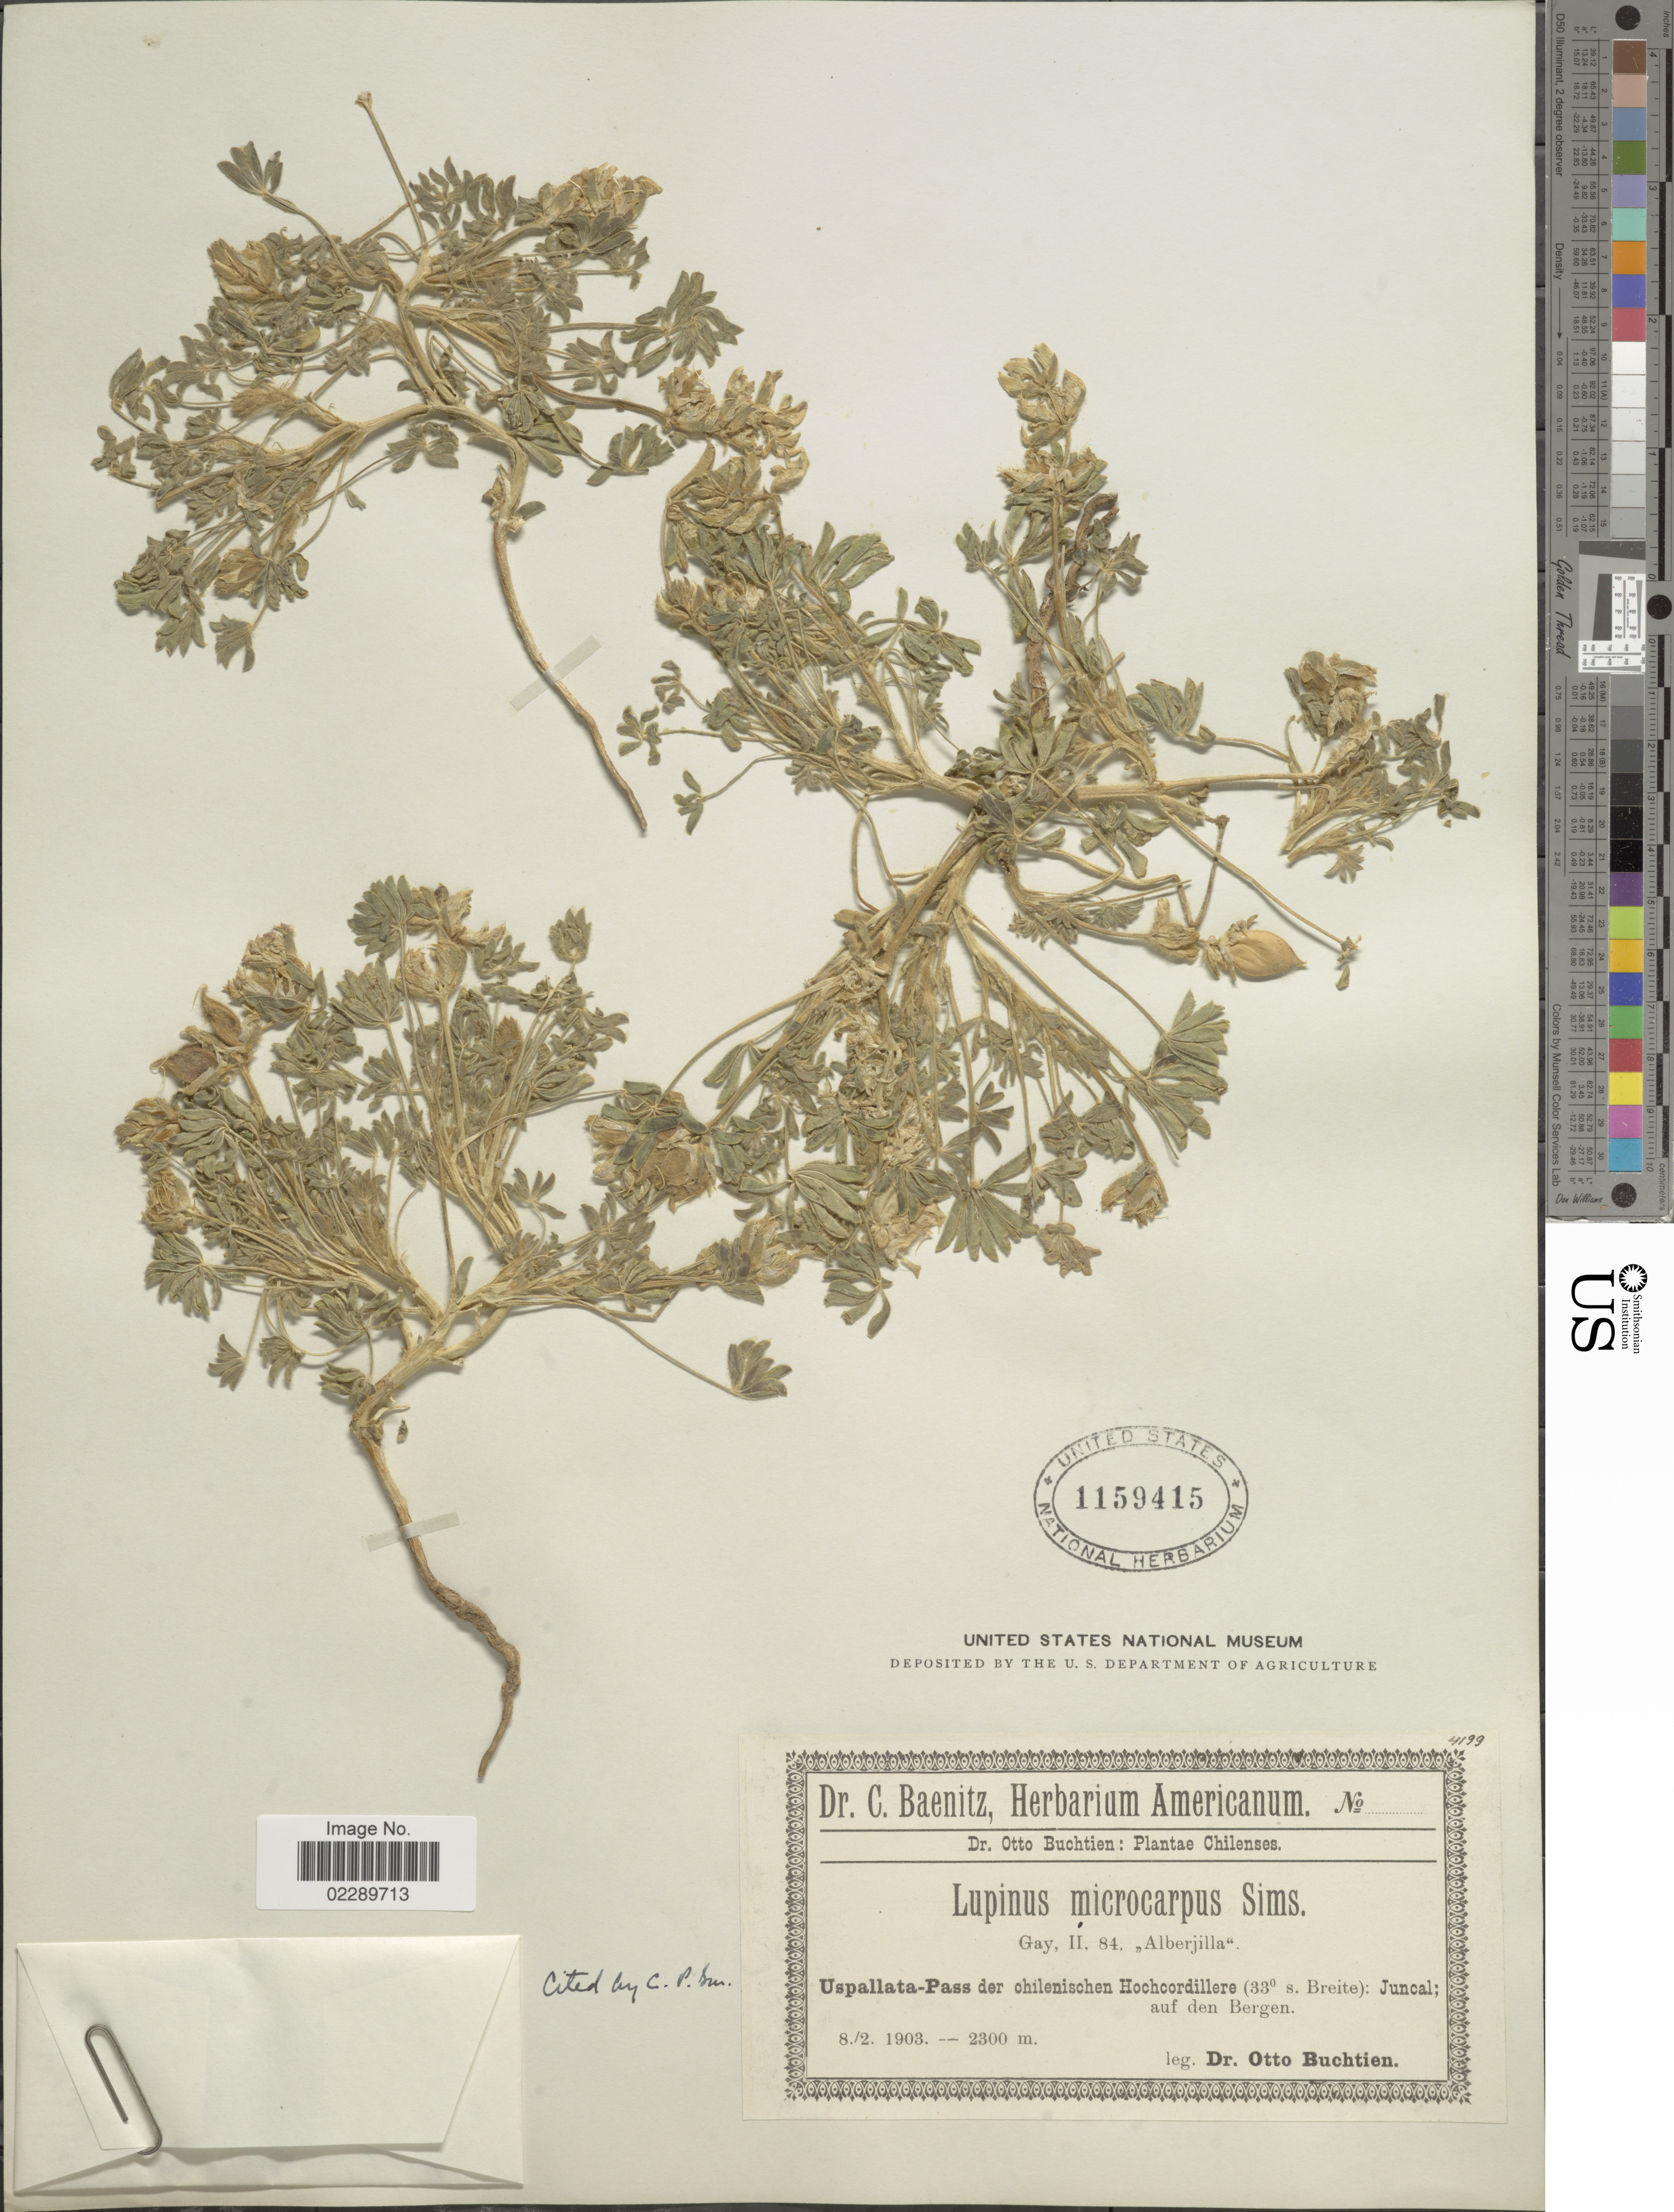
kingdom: Plantae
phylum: Tracheophyta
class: Magnoliopsida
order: Fabales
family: Fabaceae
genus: Lupinus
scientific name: Lupinus microcarpus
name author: Sims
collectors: O. Buchtien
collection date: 1903-02-08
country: Chile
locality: Uspallata-Pass der chilenischen Hochcordillere (33° s. Breite): Juncal; auf den Bergen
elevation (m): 2300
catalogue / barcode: US 1159415